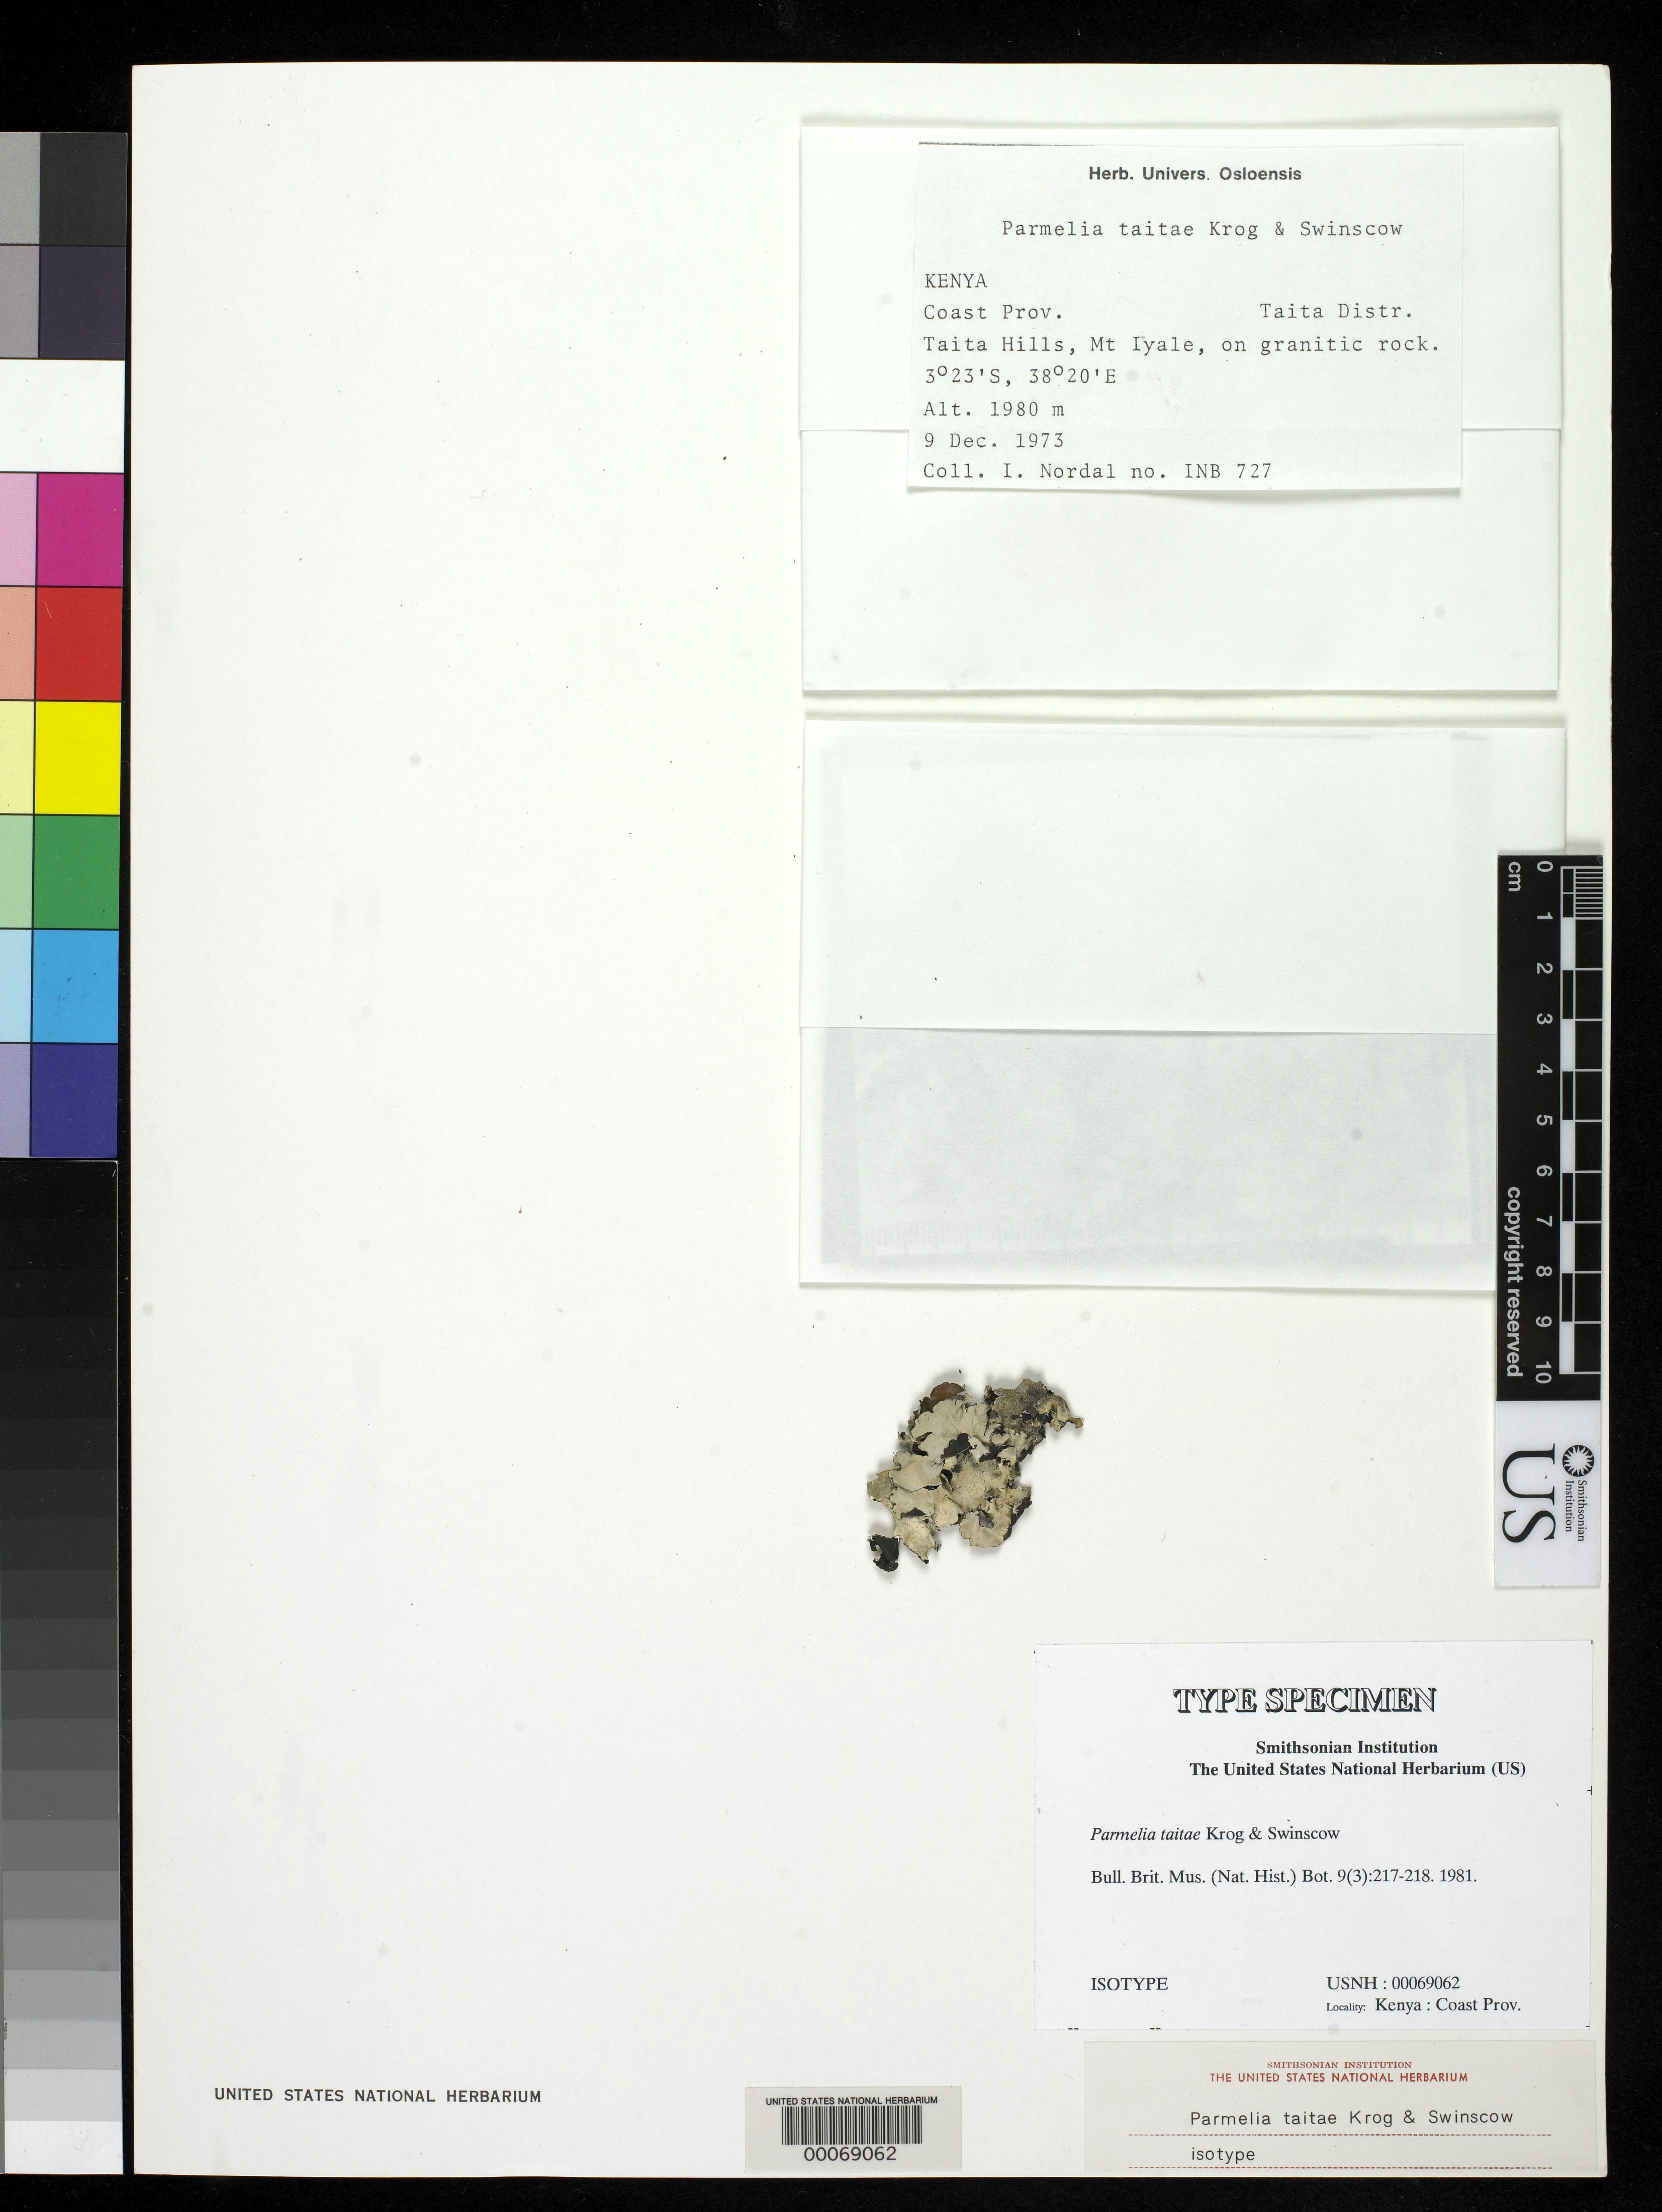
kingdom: Fungi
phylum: Ascomycota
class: Lecanoromycetes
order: Lecanorales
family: Parmeliaceae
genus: Parmelia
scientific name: Parmelia taitae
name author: Krog & Swinscow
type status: Isotype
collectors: I. Nordal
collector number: Inb 727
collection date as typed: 09 Dec 1973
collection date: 1973-12-09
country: Kenya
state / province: Taita Taveta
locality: Taita Hills, Mt. Iyale.